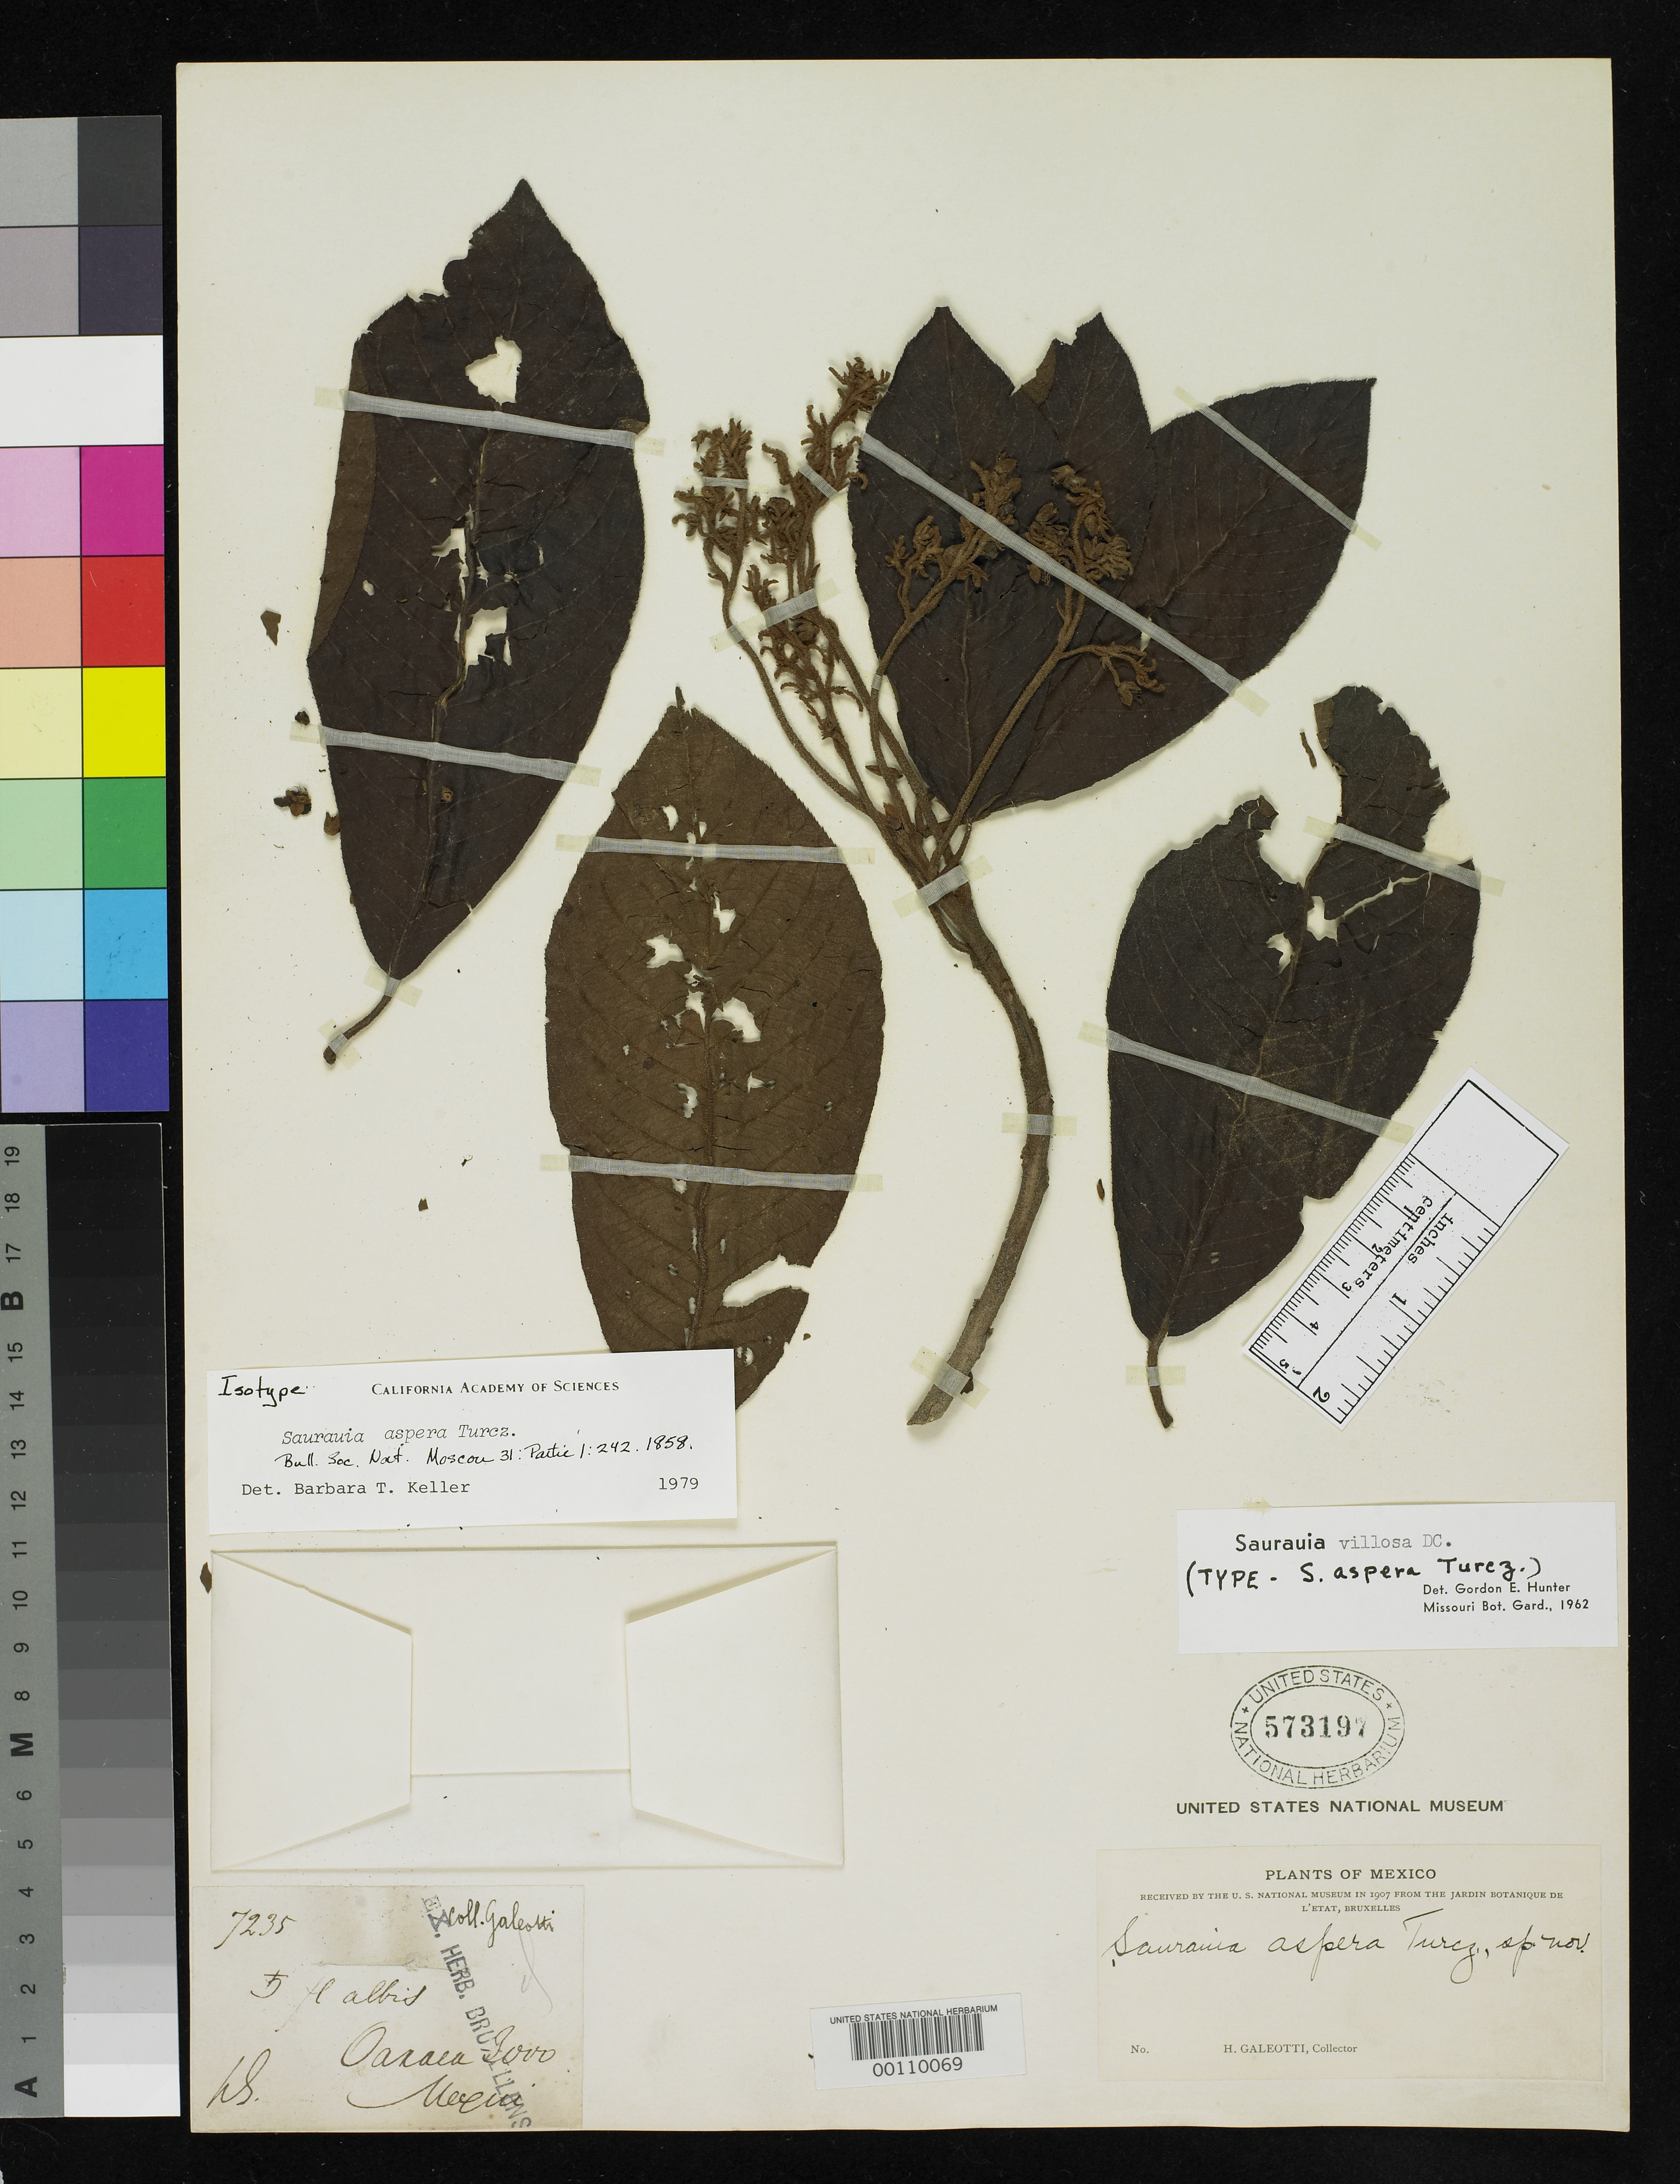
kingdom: Plantae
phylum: Tracheophyta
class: Magnoliopsida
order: Ericales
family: Actinidiaceae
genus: Saurauia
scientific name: Saurauia aspera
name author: Turcz.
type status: Isotype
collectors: H. G. Galeotti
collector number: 7235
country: Mexico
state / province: Oaxaca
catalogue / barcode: US 573197